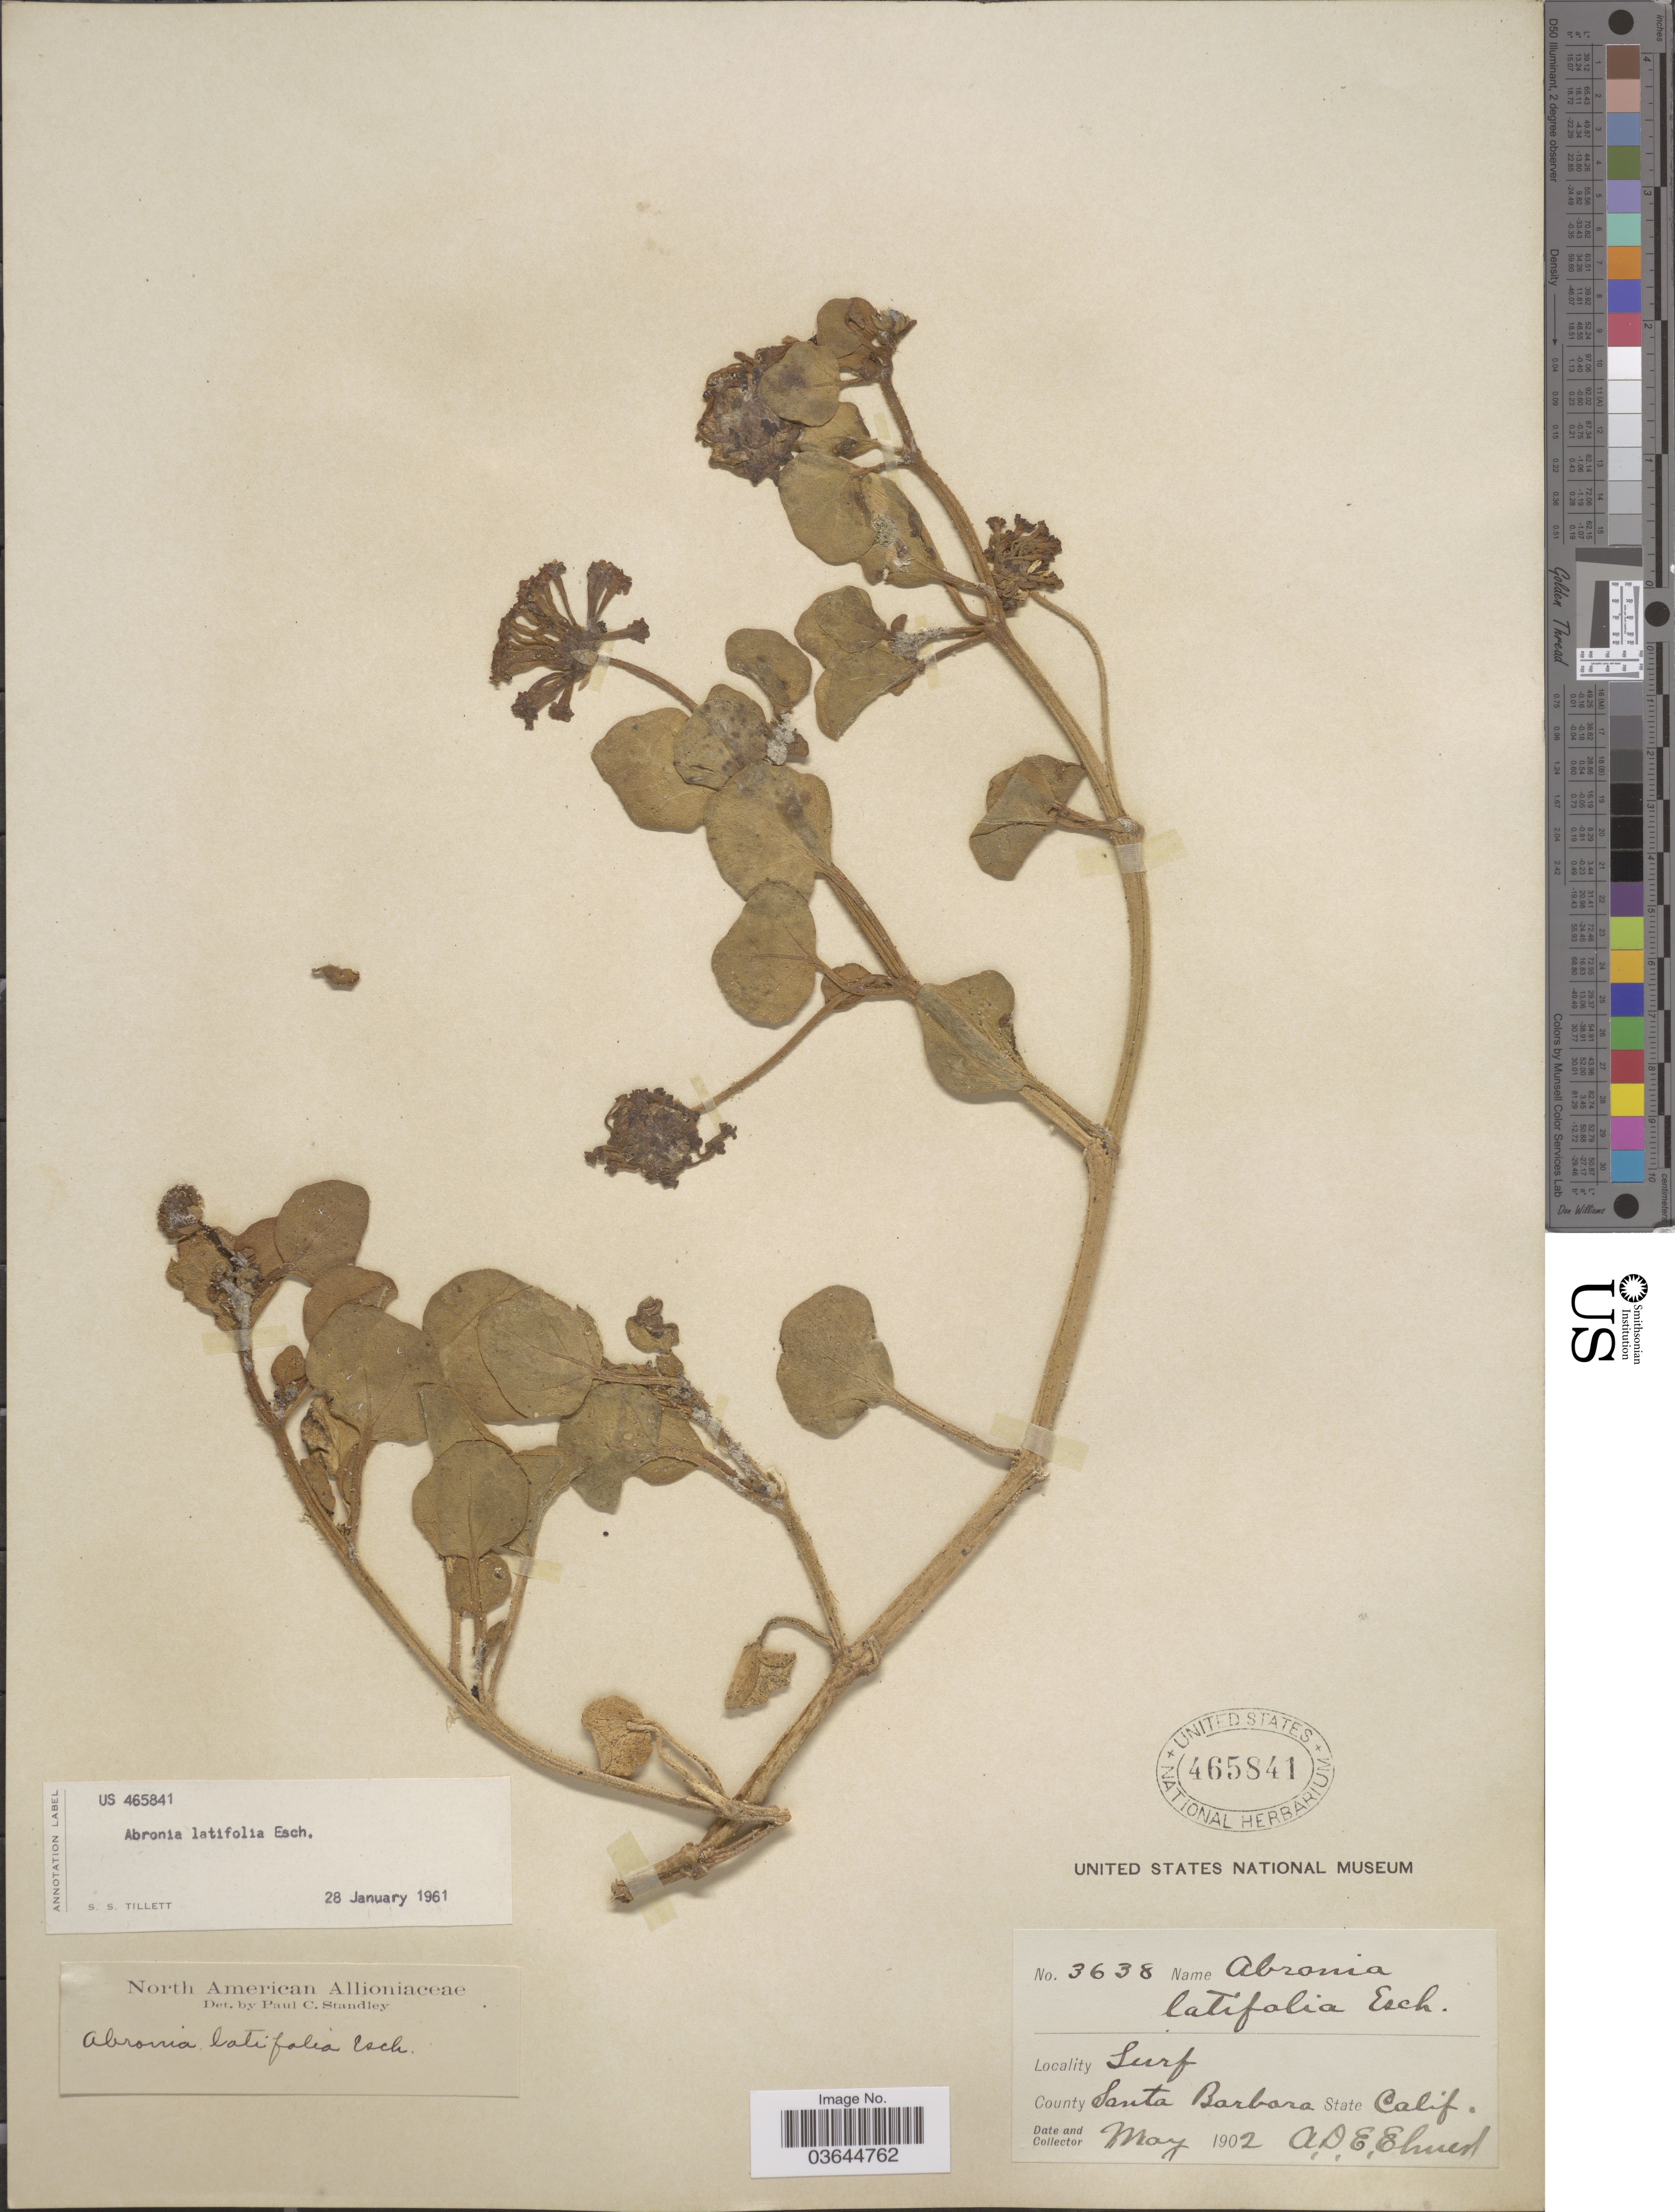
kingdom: Plantae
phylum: Tracheophyta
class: Magnoliopsida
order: Caryophyllales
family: Nyctaginaceae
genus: Abronia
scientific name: Abronia latifolia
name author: Eschsch.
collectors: A. D. E. Elmer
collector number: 3638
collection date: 1902-05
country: United States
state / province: California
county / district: Santa Barbara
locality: Surf. County Santa Barbara.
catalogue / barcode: US 465841